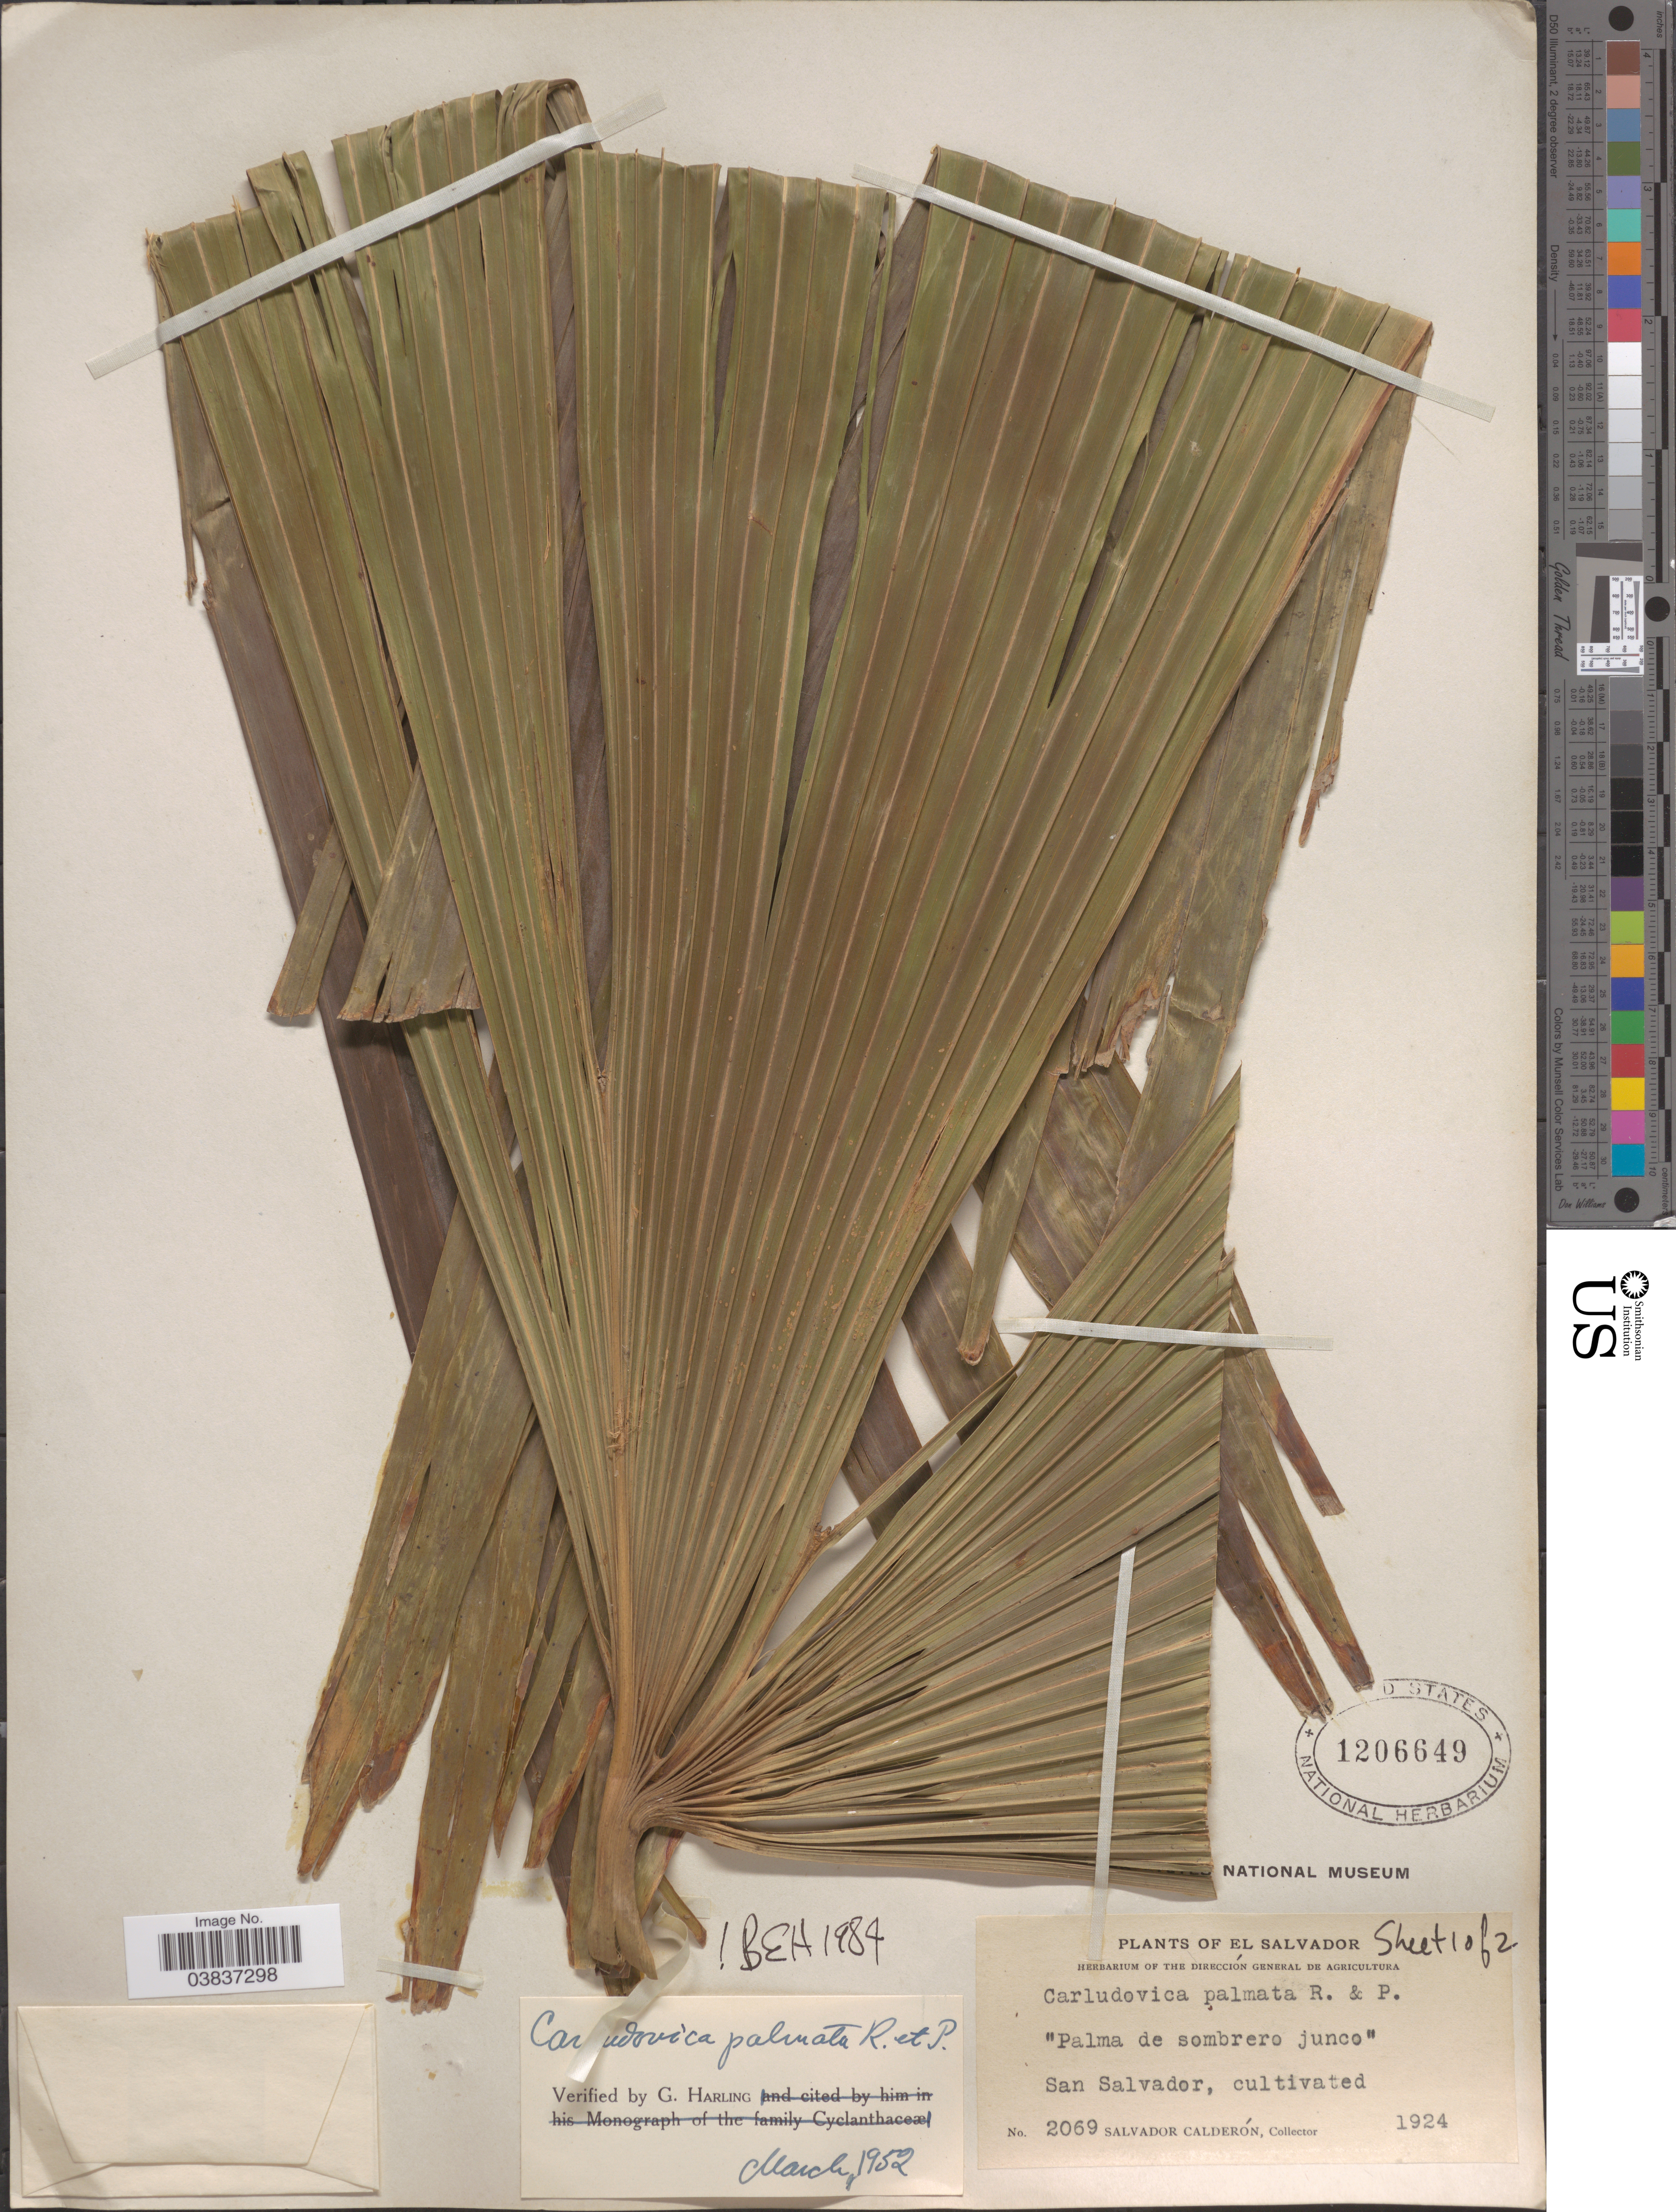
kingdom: Plantae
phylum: Tracheophyta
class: Liliopsida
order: Pandanales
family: Cyclanthaceae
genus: Carludovica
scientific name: Carludovica palmata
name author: Ruiz & Pav.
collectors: S. Calderón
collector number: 2069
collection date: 1924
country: El Salvador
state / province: San Salvador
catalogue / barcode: US 1206649